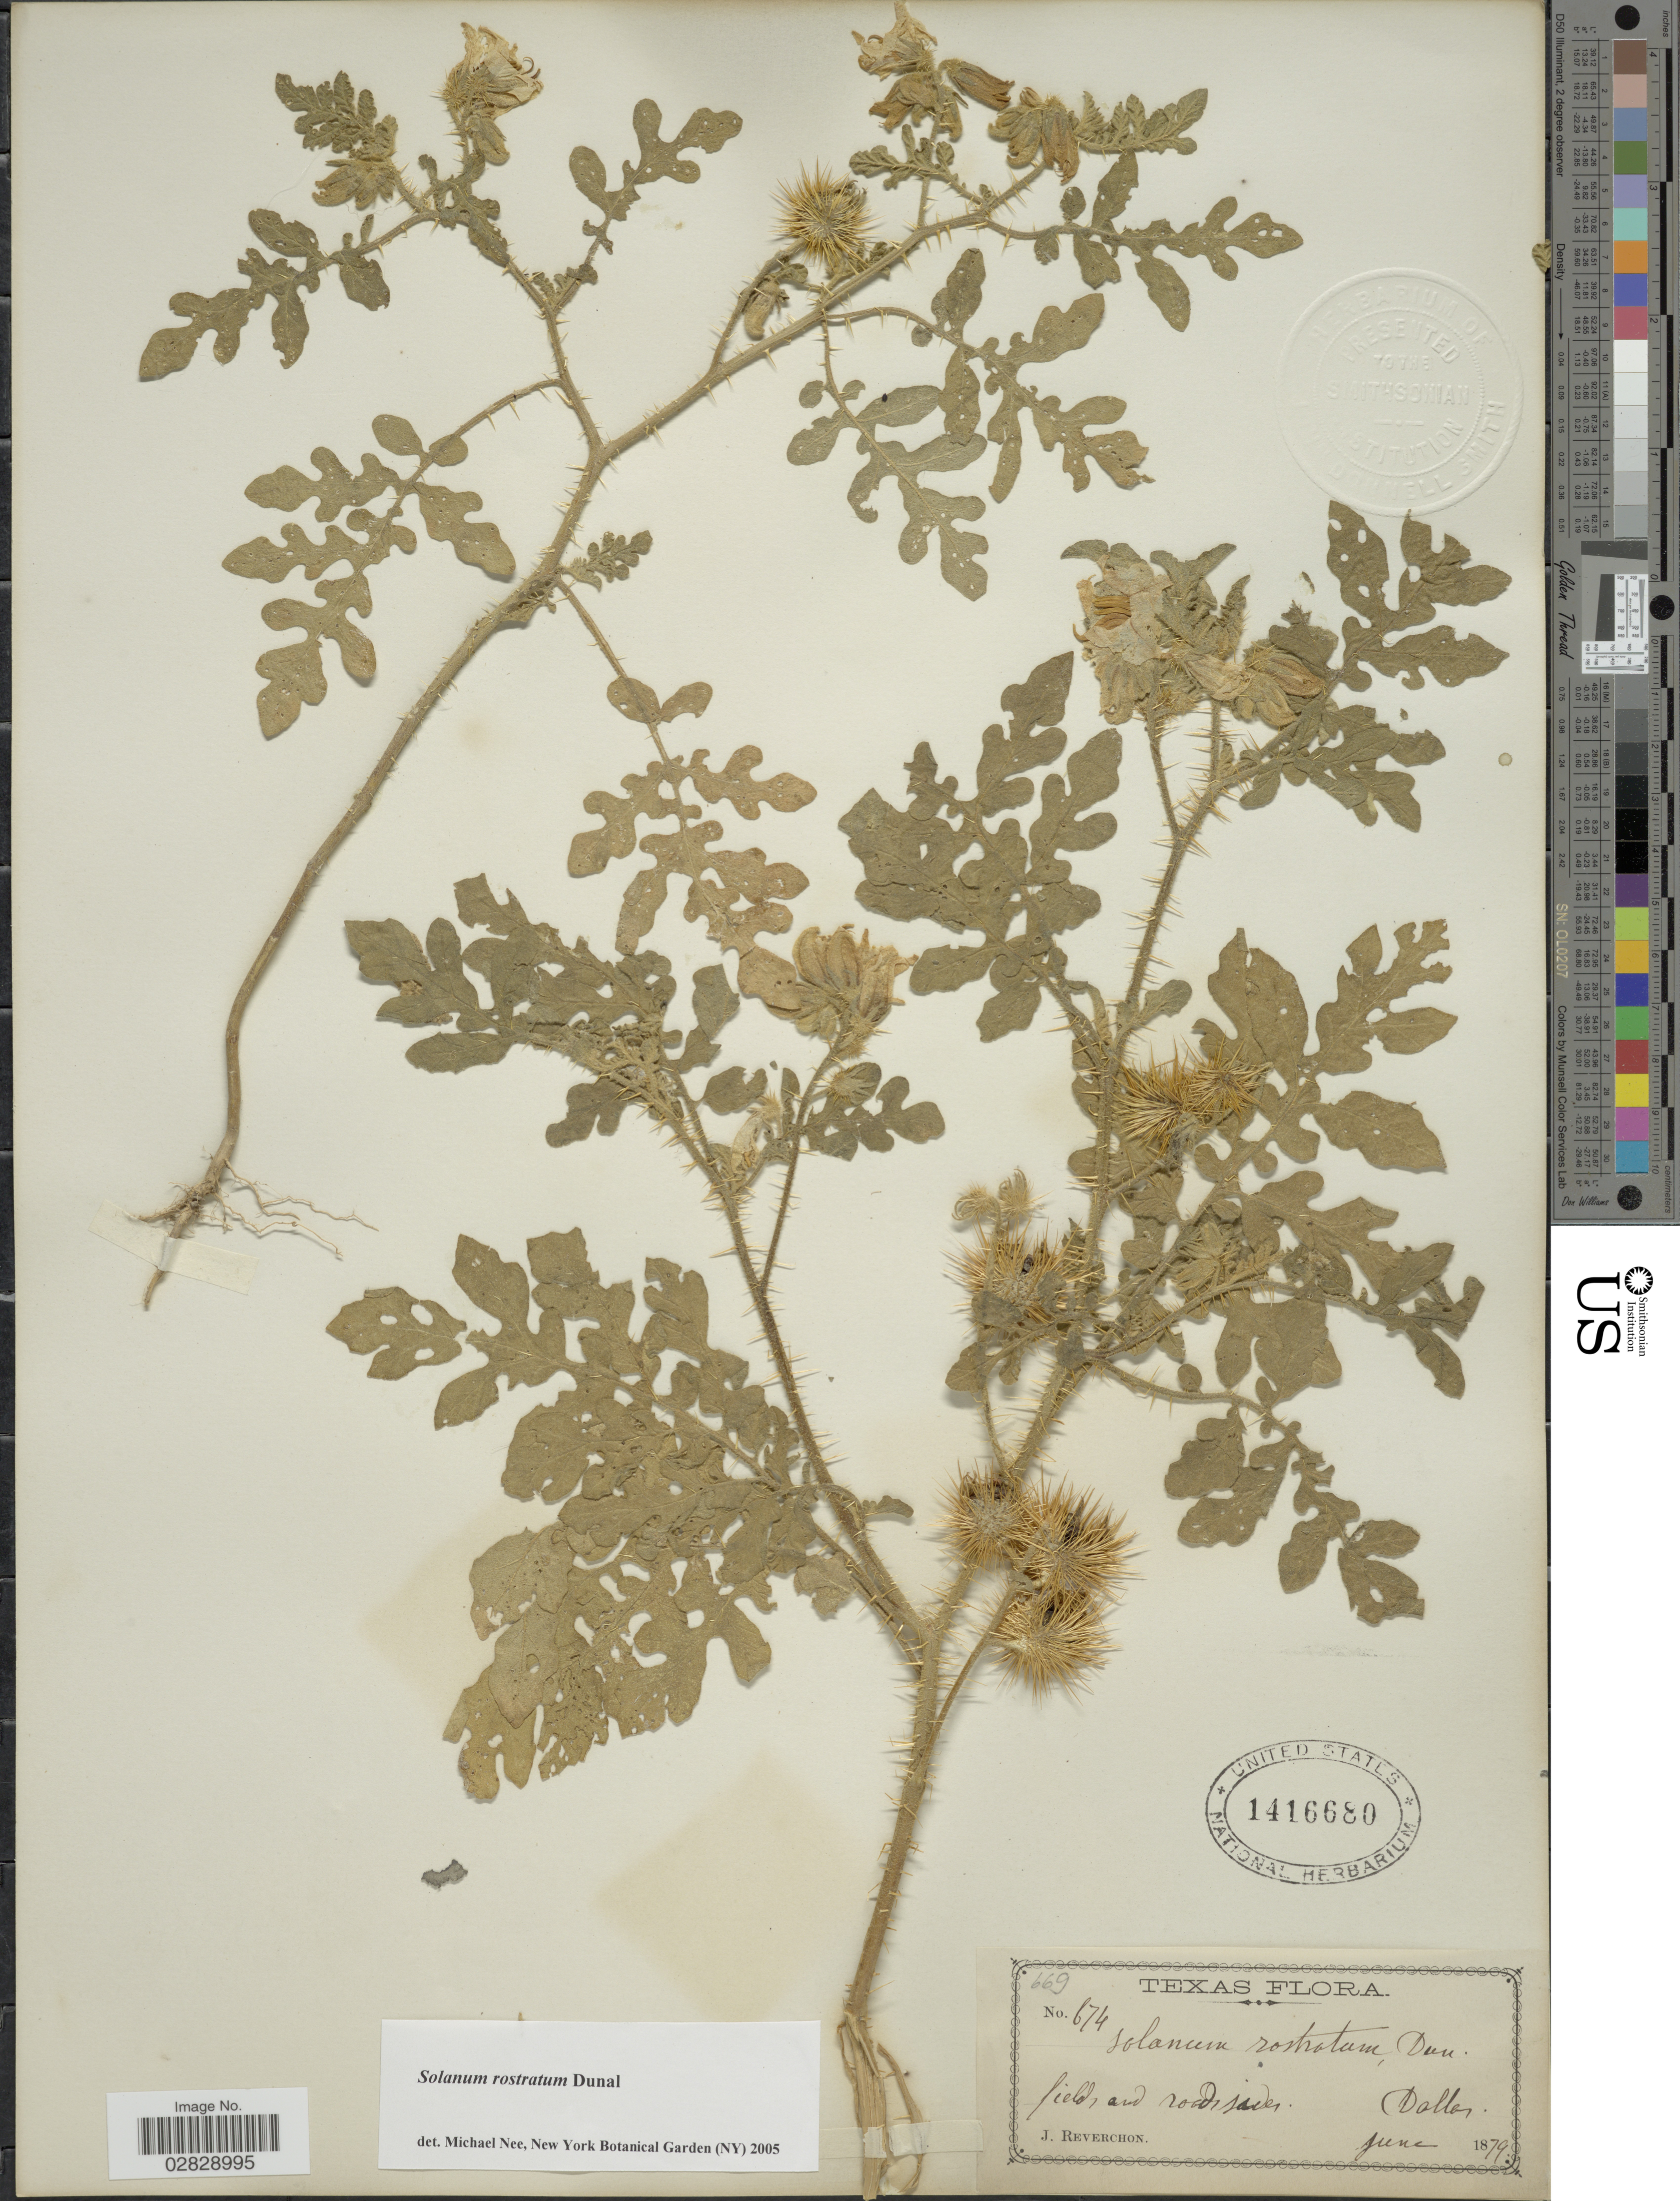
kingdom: Plantae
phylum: Tracheophyta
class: Magnoliopsida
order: Solanales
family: Solanaceae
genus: Solanum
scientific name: Solanum rostratum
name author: Dunal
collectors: J. Reverchon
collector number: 674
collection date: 1879-06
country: United States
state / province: Texas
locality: Dallas.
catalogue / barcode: US 1416680